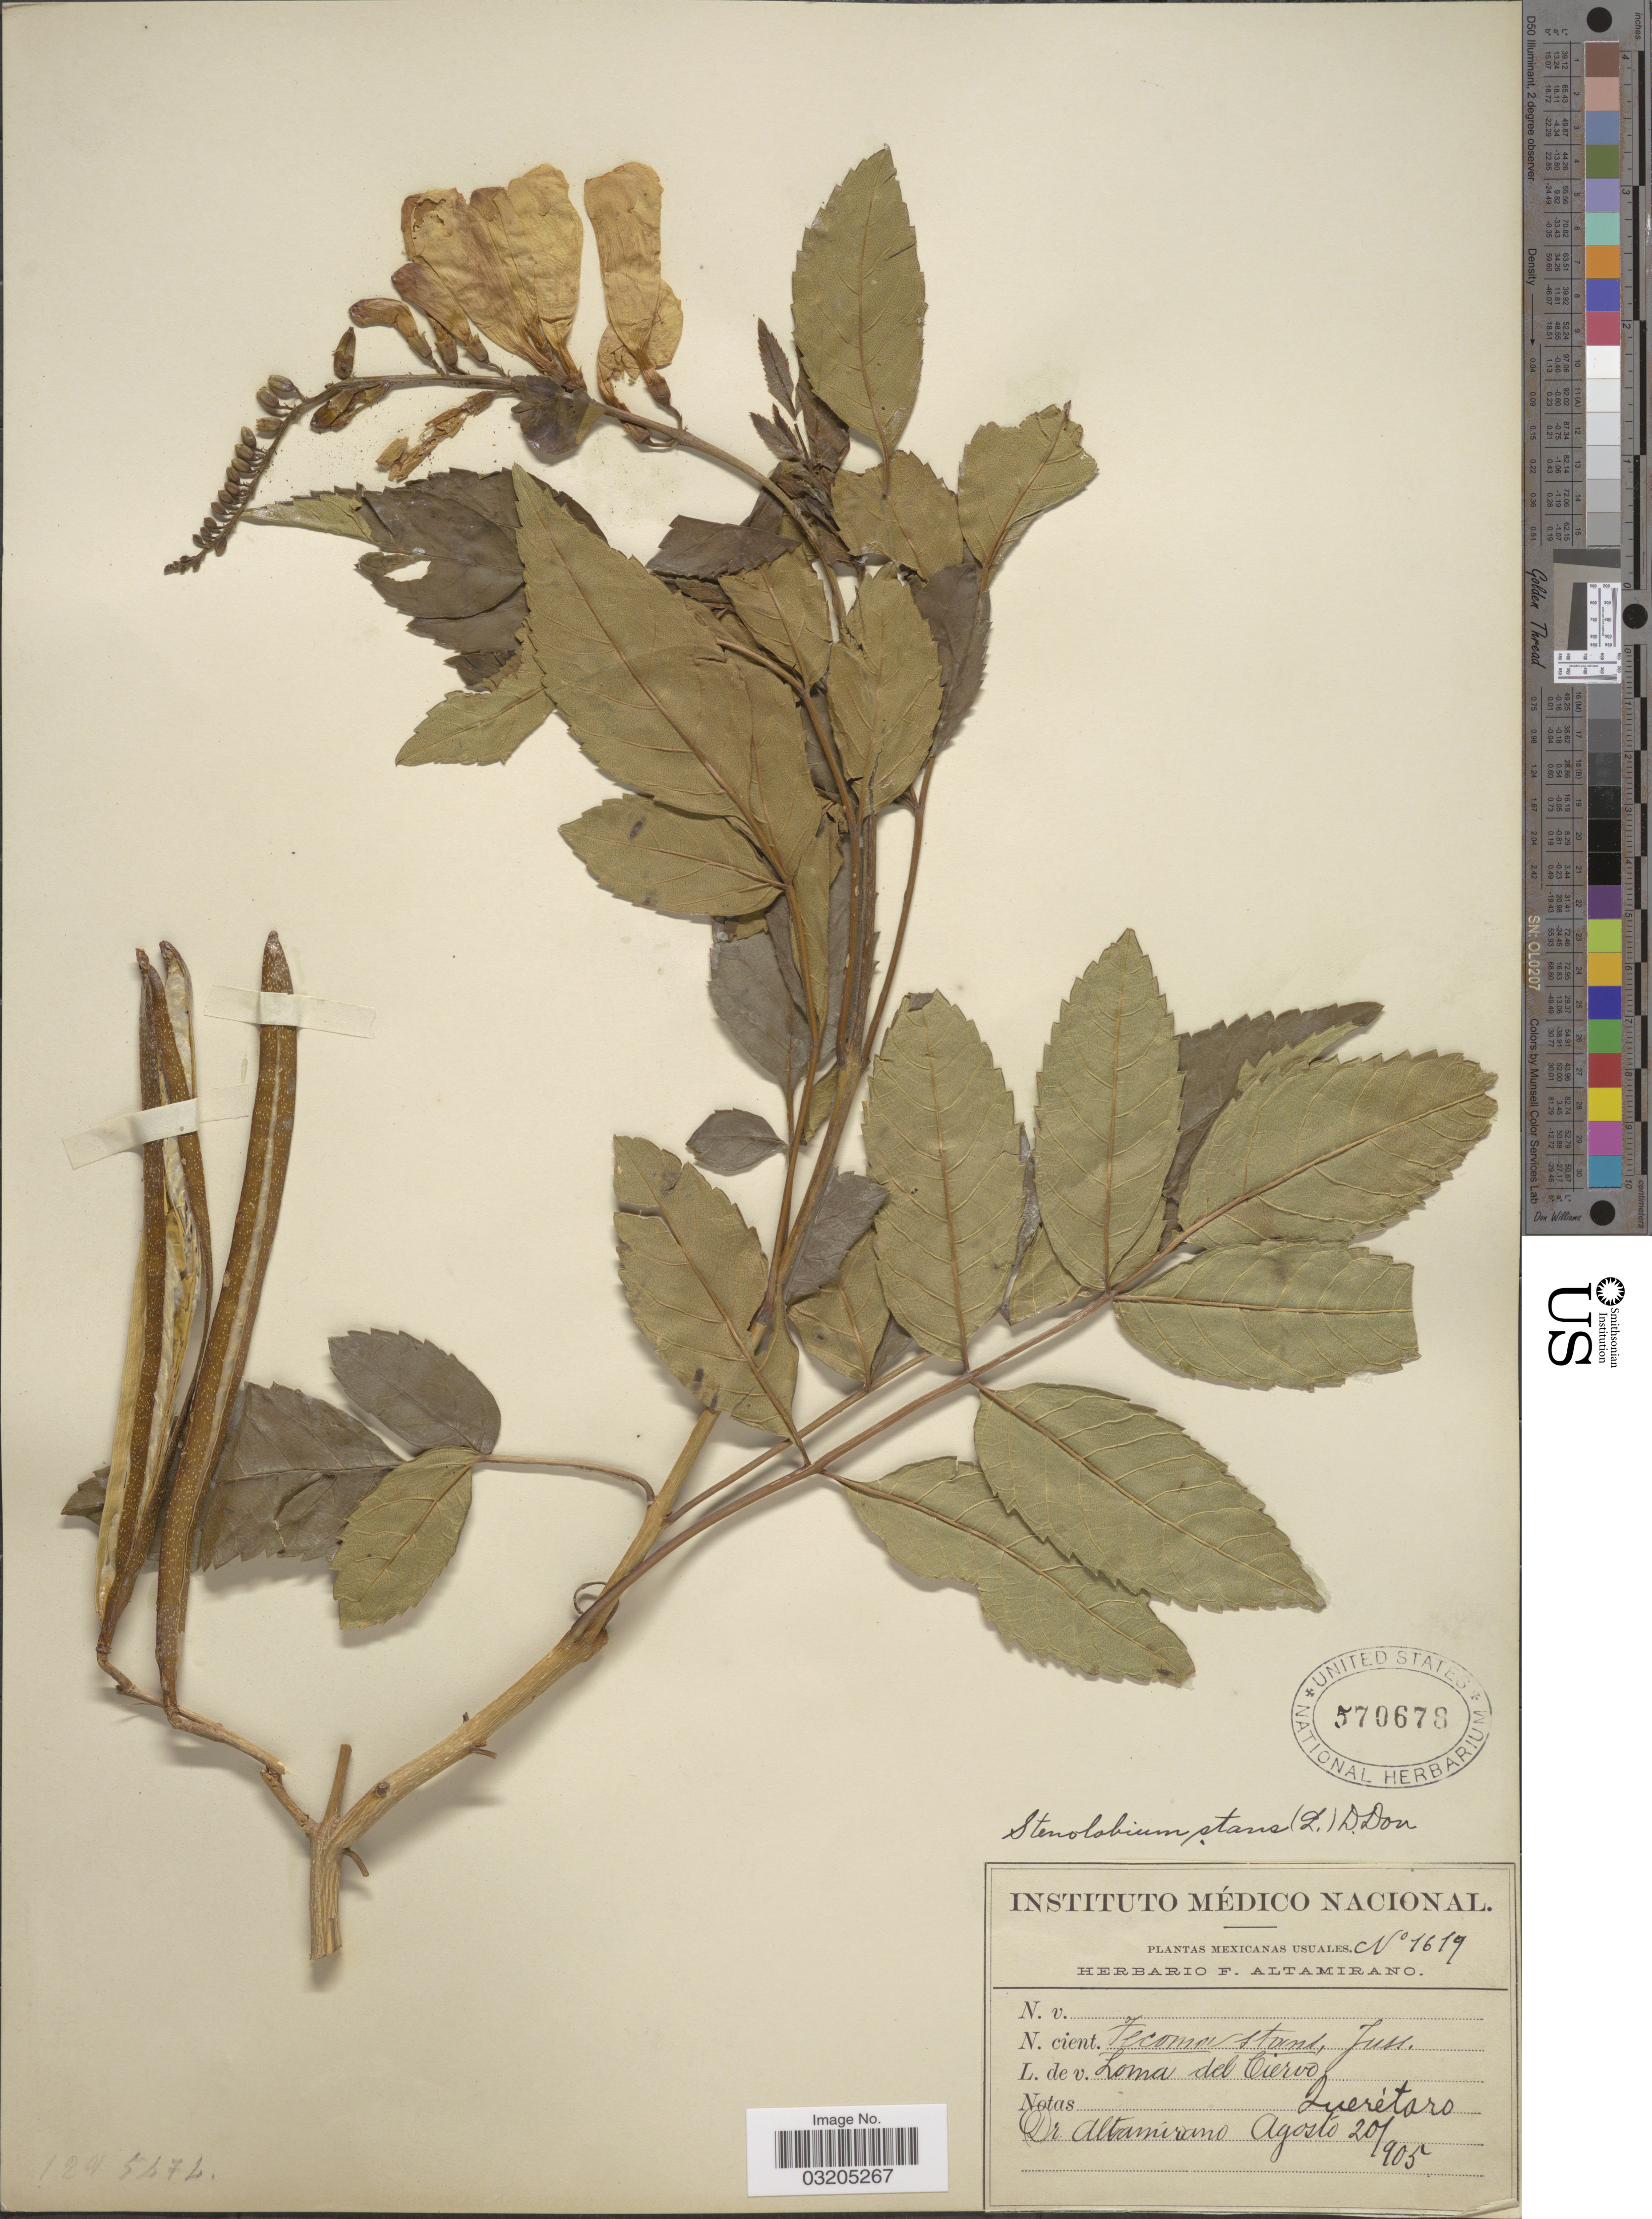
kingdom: Plantae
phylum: Tracheophyta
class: Magnoliopsida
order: Lamiales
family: Bignoniaceae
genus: Tecoma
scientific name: Tecoma stans var. stans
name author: (L.) Juss. ex Kunth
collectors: F. Altamirano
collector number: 1619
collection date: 1905-08-20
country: Mexico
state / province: Querétaro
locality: Loma del Ciervo.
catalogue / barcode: US 570678